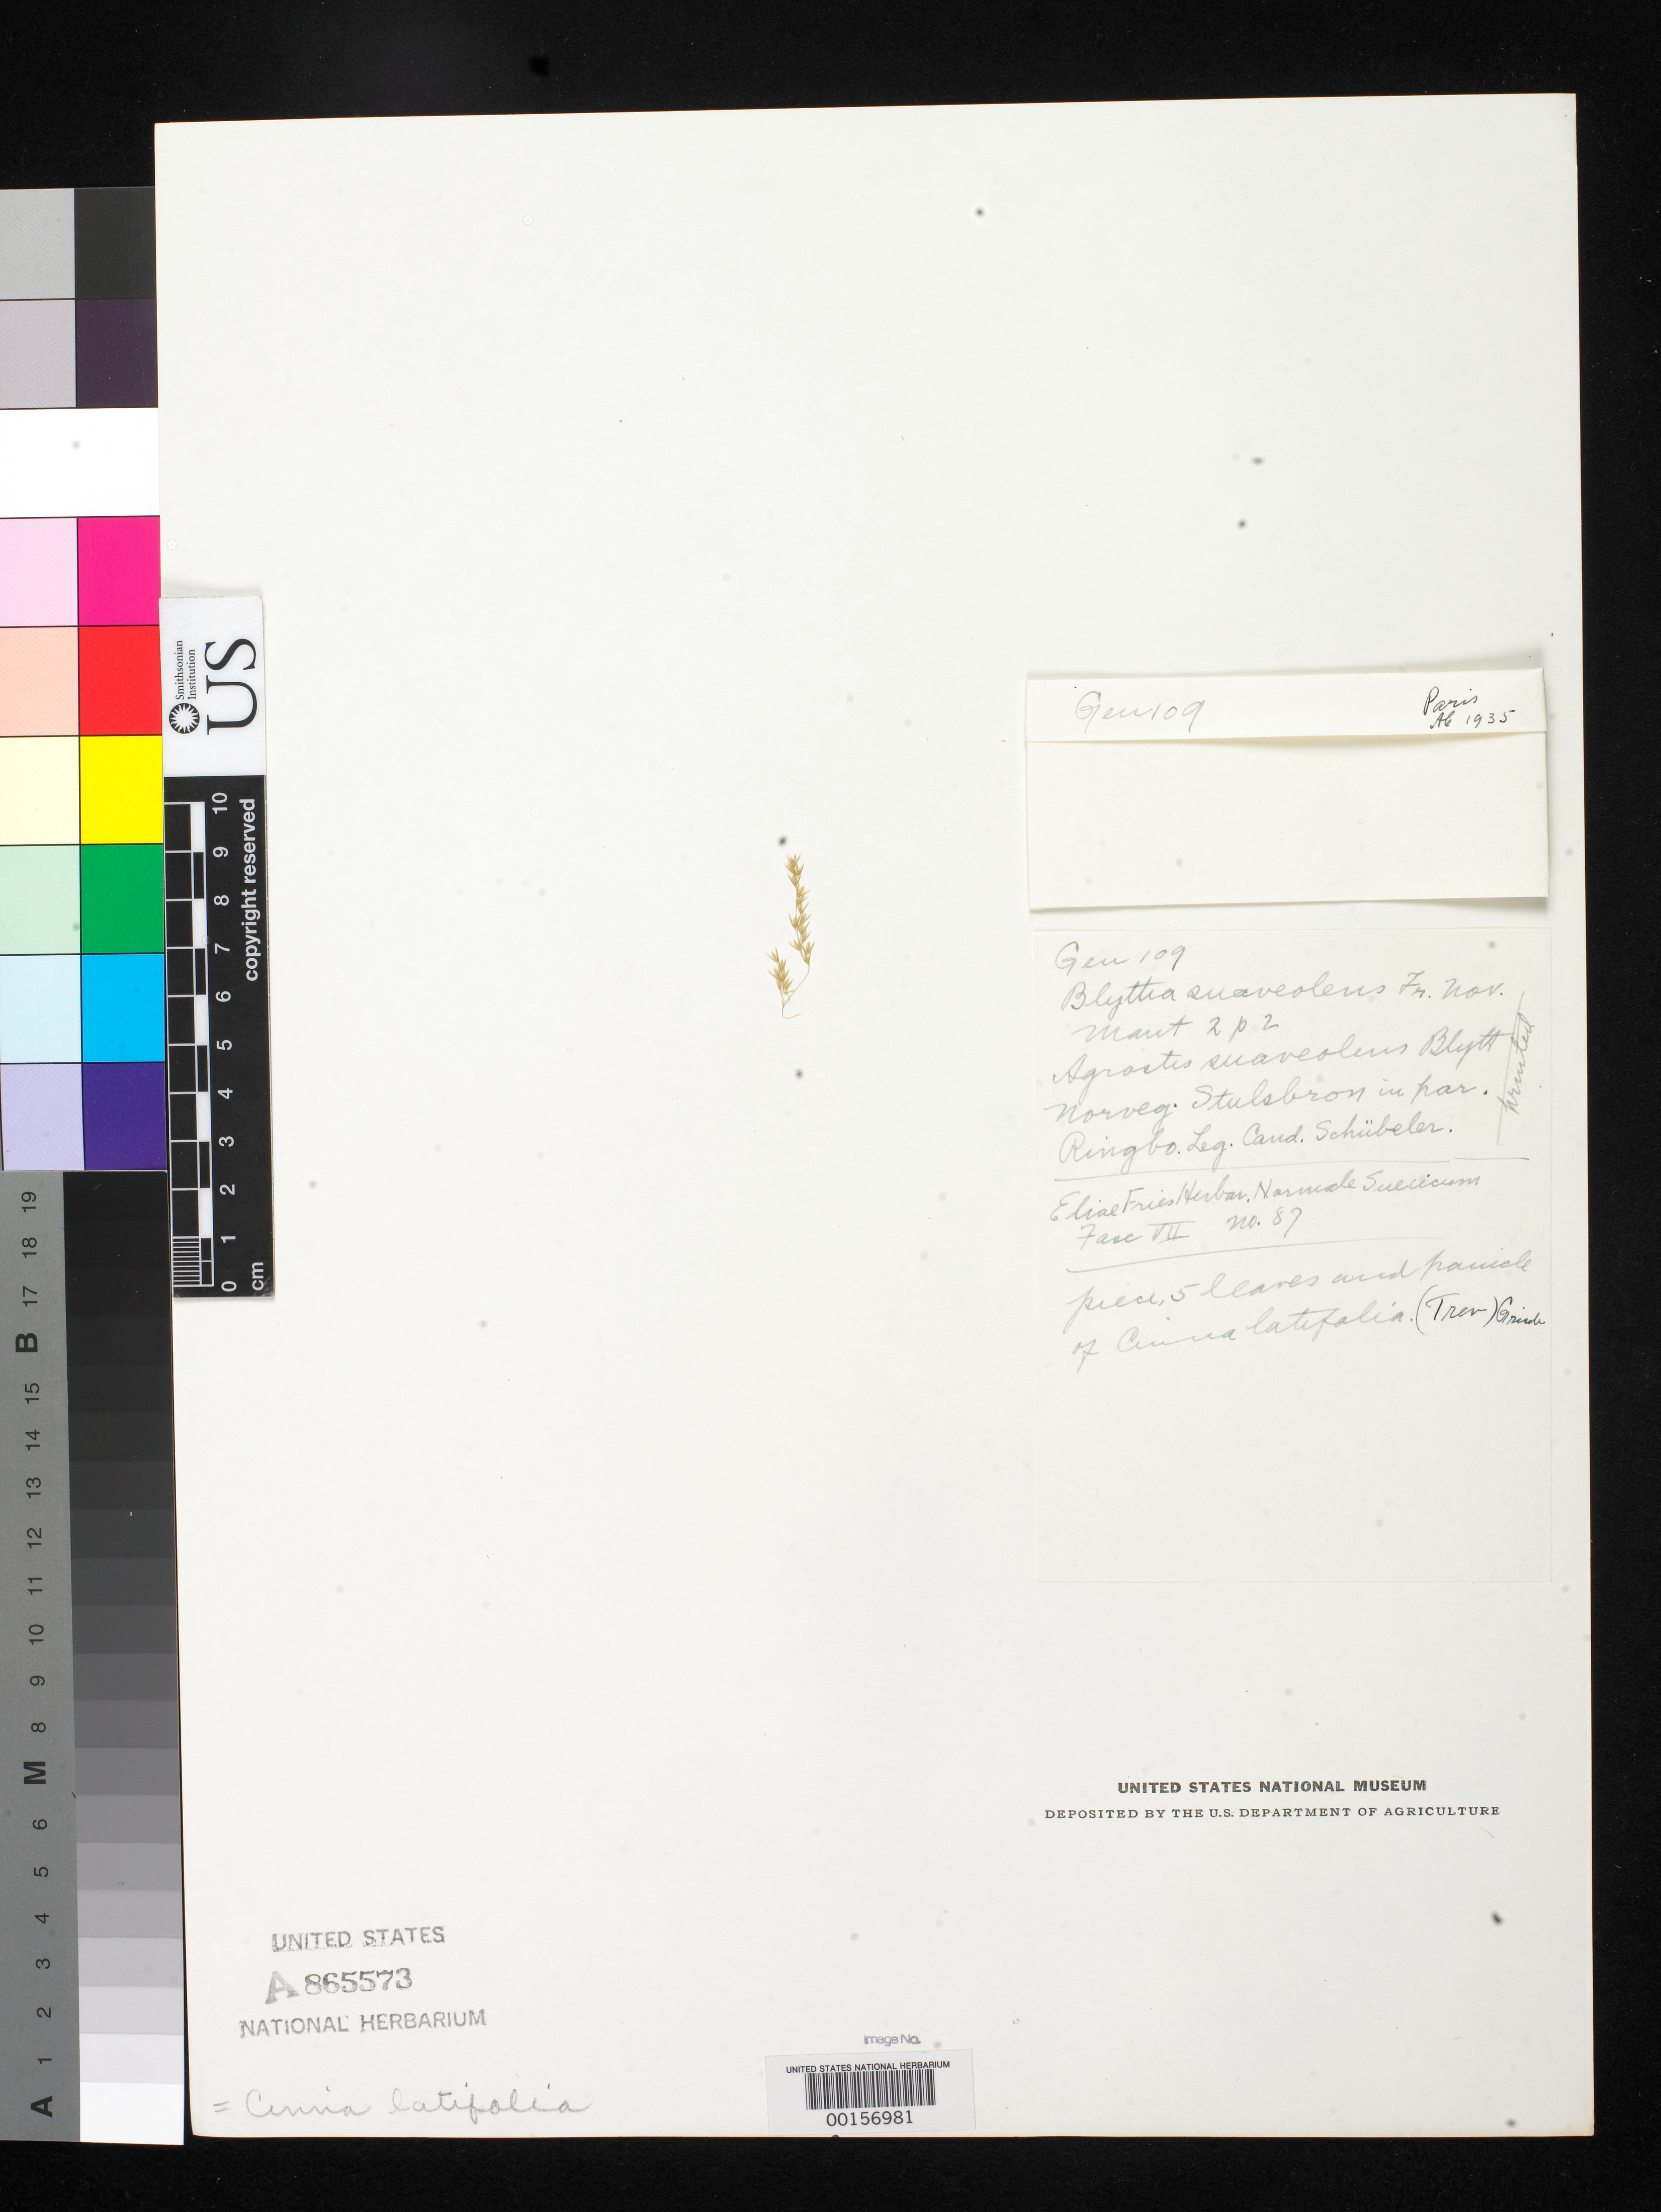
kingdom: Plantae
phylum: Tracheophyta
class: Liliopsida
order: Poales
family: Poaceae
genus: Blyttia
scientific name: Blyttia suaveolens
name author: R.E. Fr.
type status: Type Fragment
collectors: C. Schubeler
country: Norway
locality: Prope Stulsbroen Guldbrandsdaliae.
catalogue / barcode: US 865573A